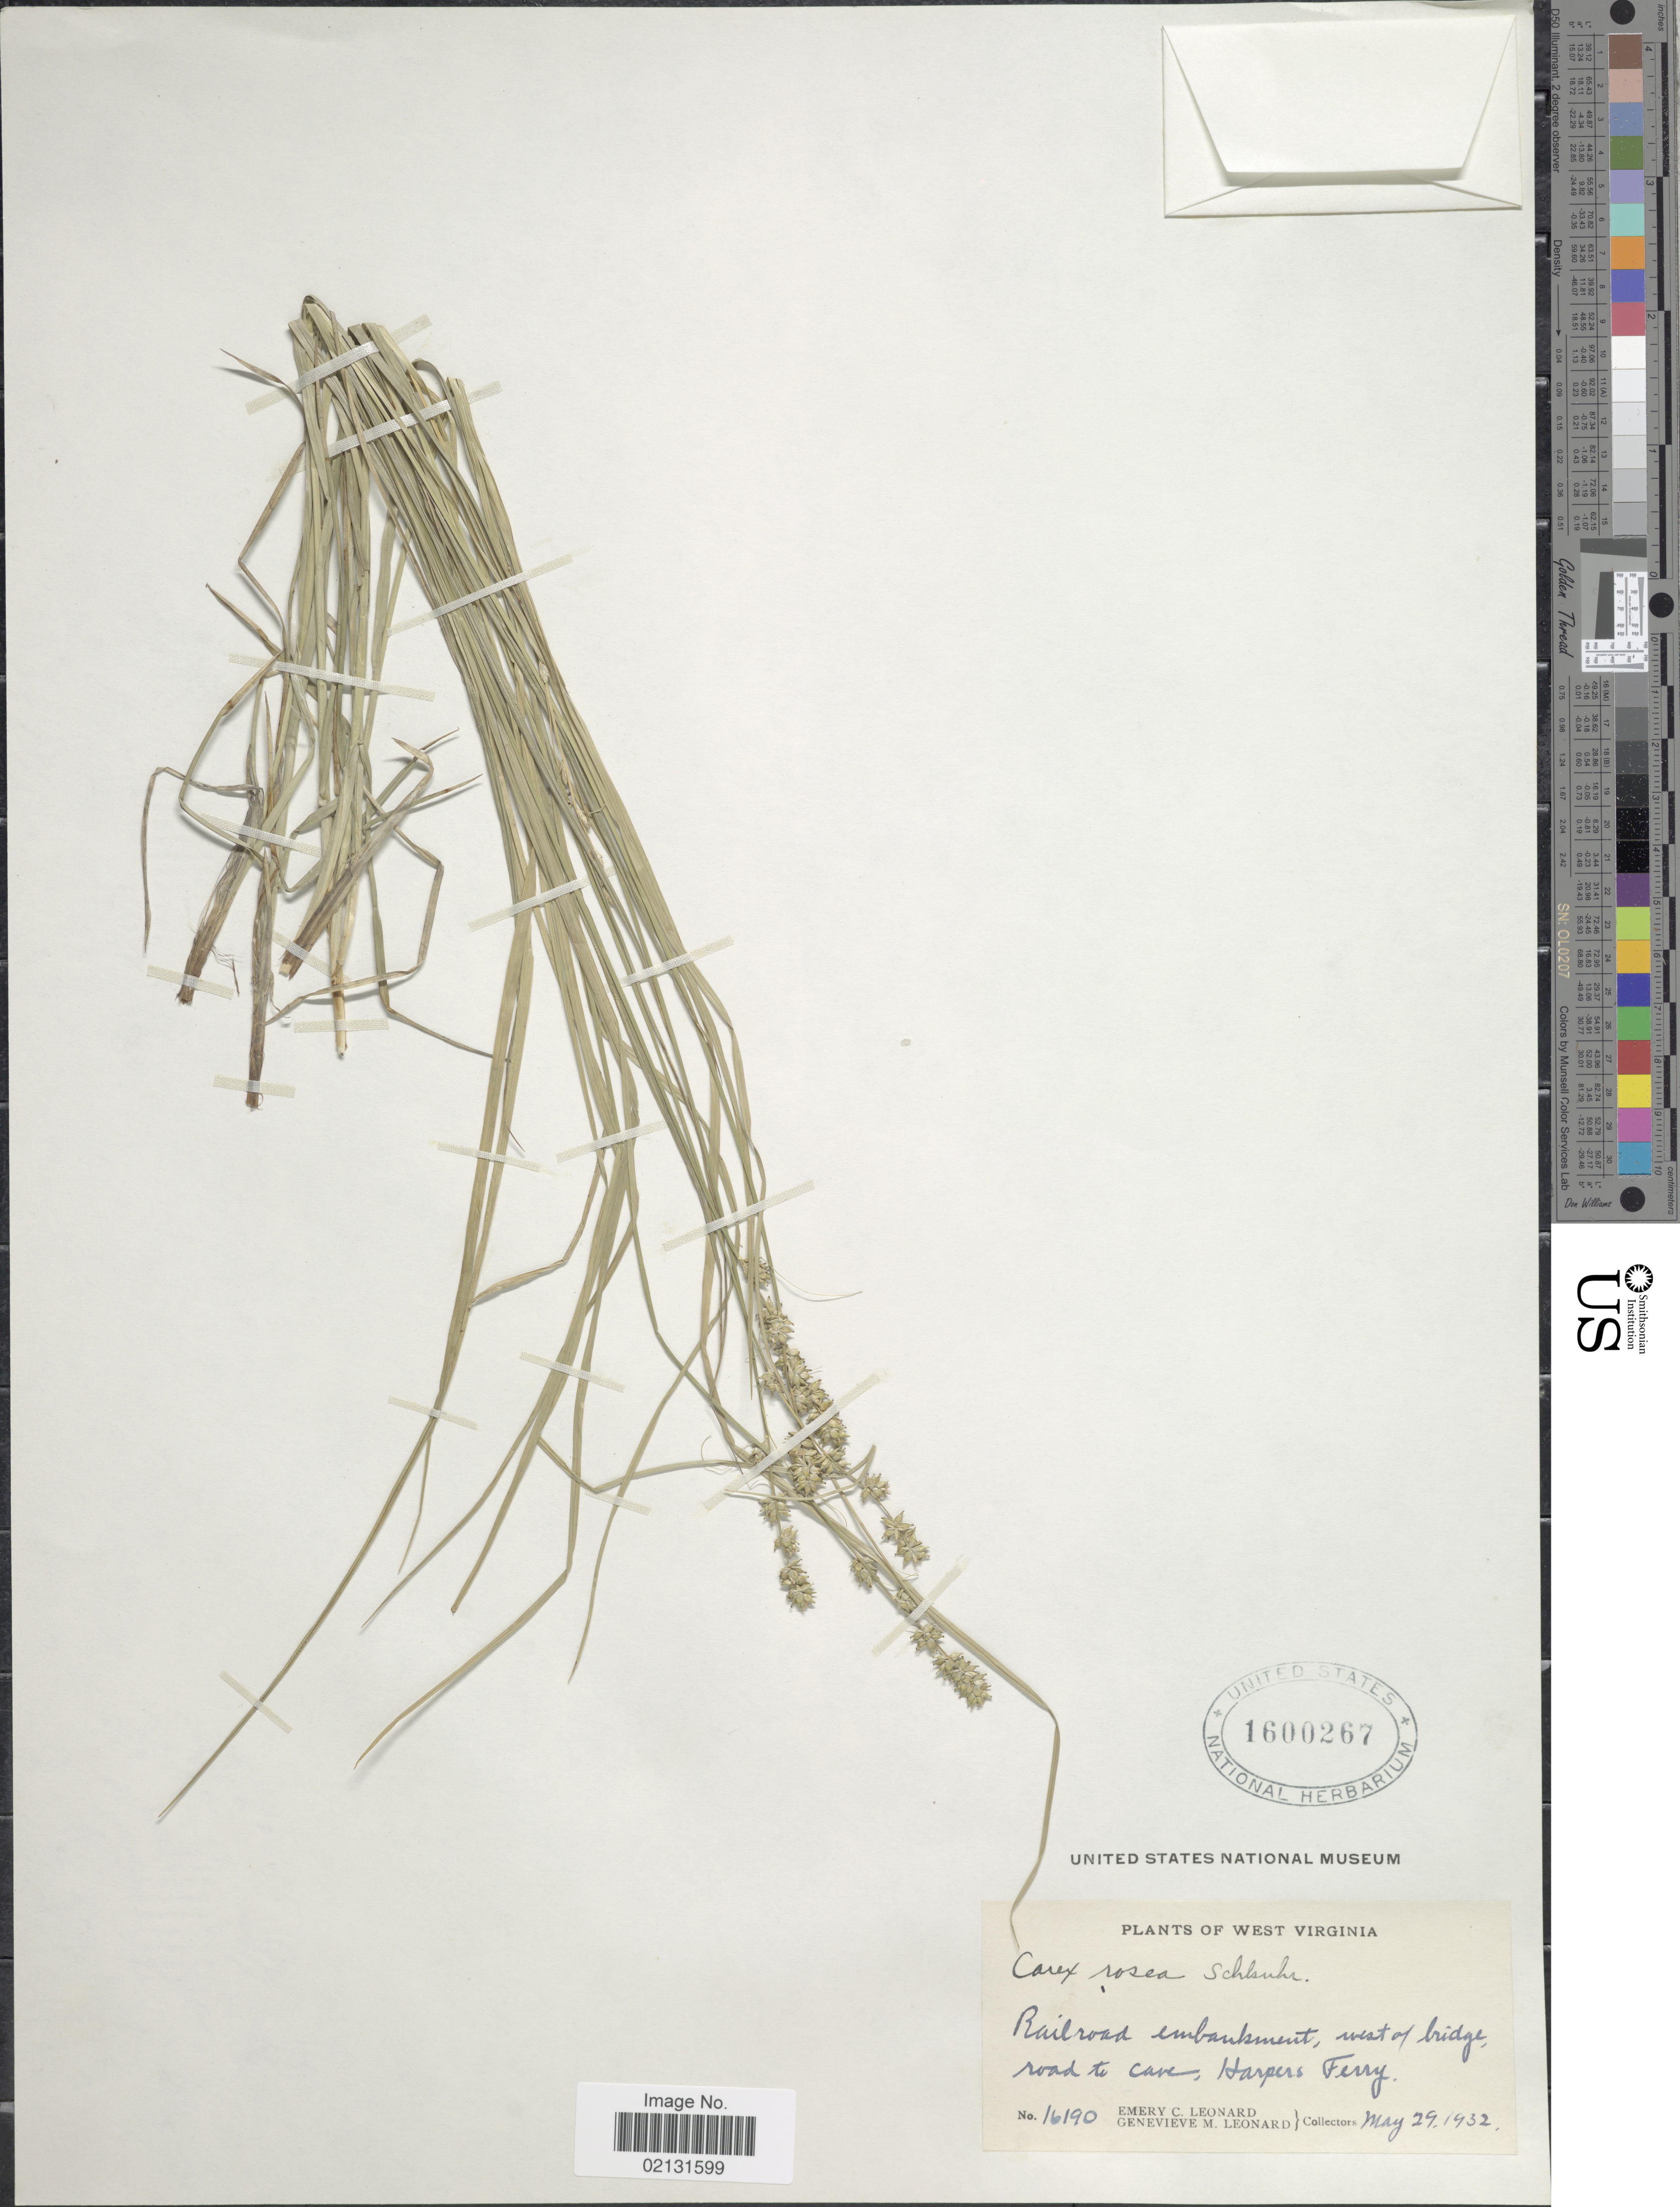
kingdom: Plantae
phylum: Tracheophyta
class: Liliopsida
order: Poales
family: Cyperaceae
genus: Carex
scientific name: Carex rosea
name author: Willd.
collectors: E. C. Leonard & G. M. Leonard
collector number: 16190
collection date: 1932-05-29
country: United States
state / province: West Virginia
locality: Railroad embankment, west of bridge, road to cave, Harpers Ferry.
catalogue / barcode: US 1600267